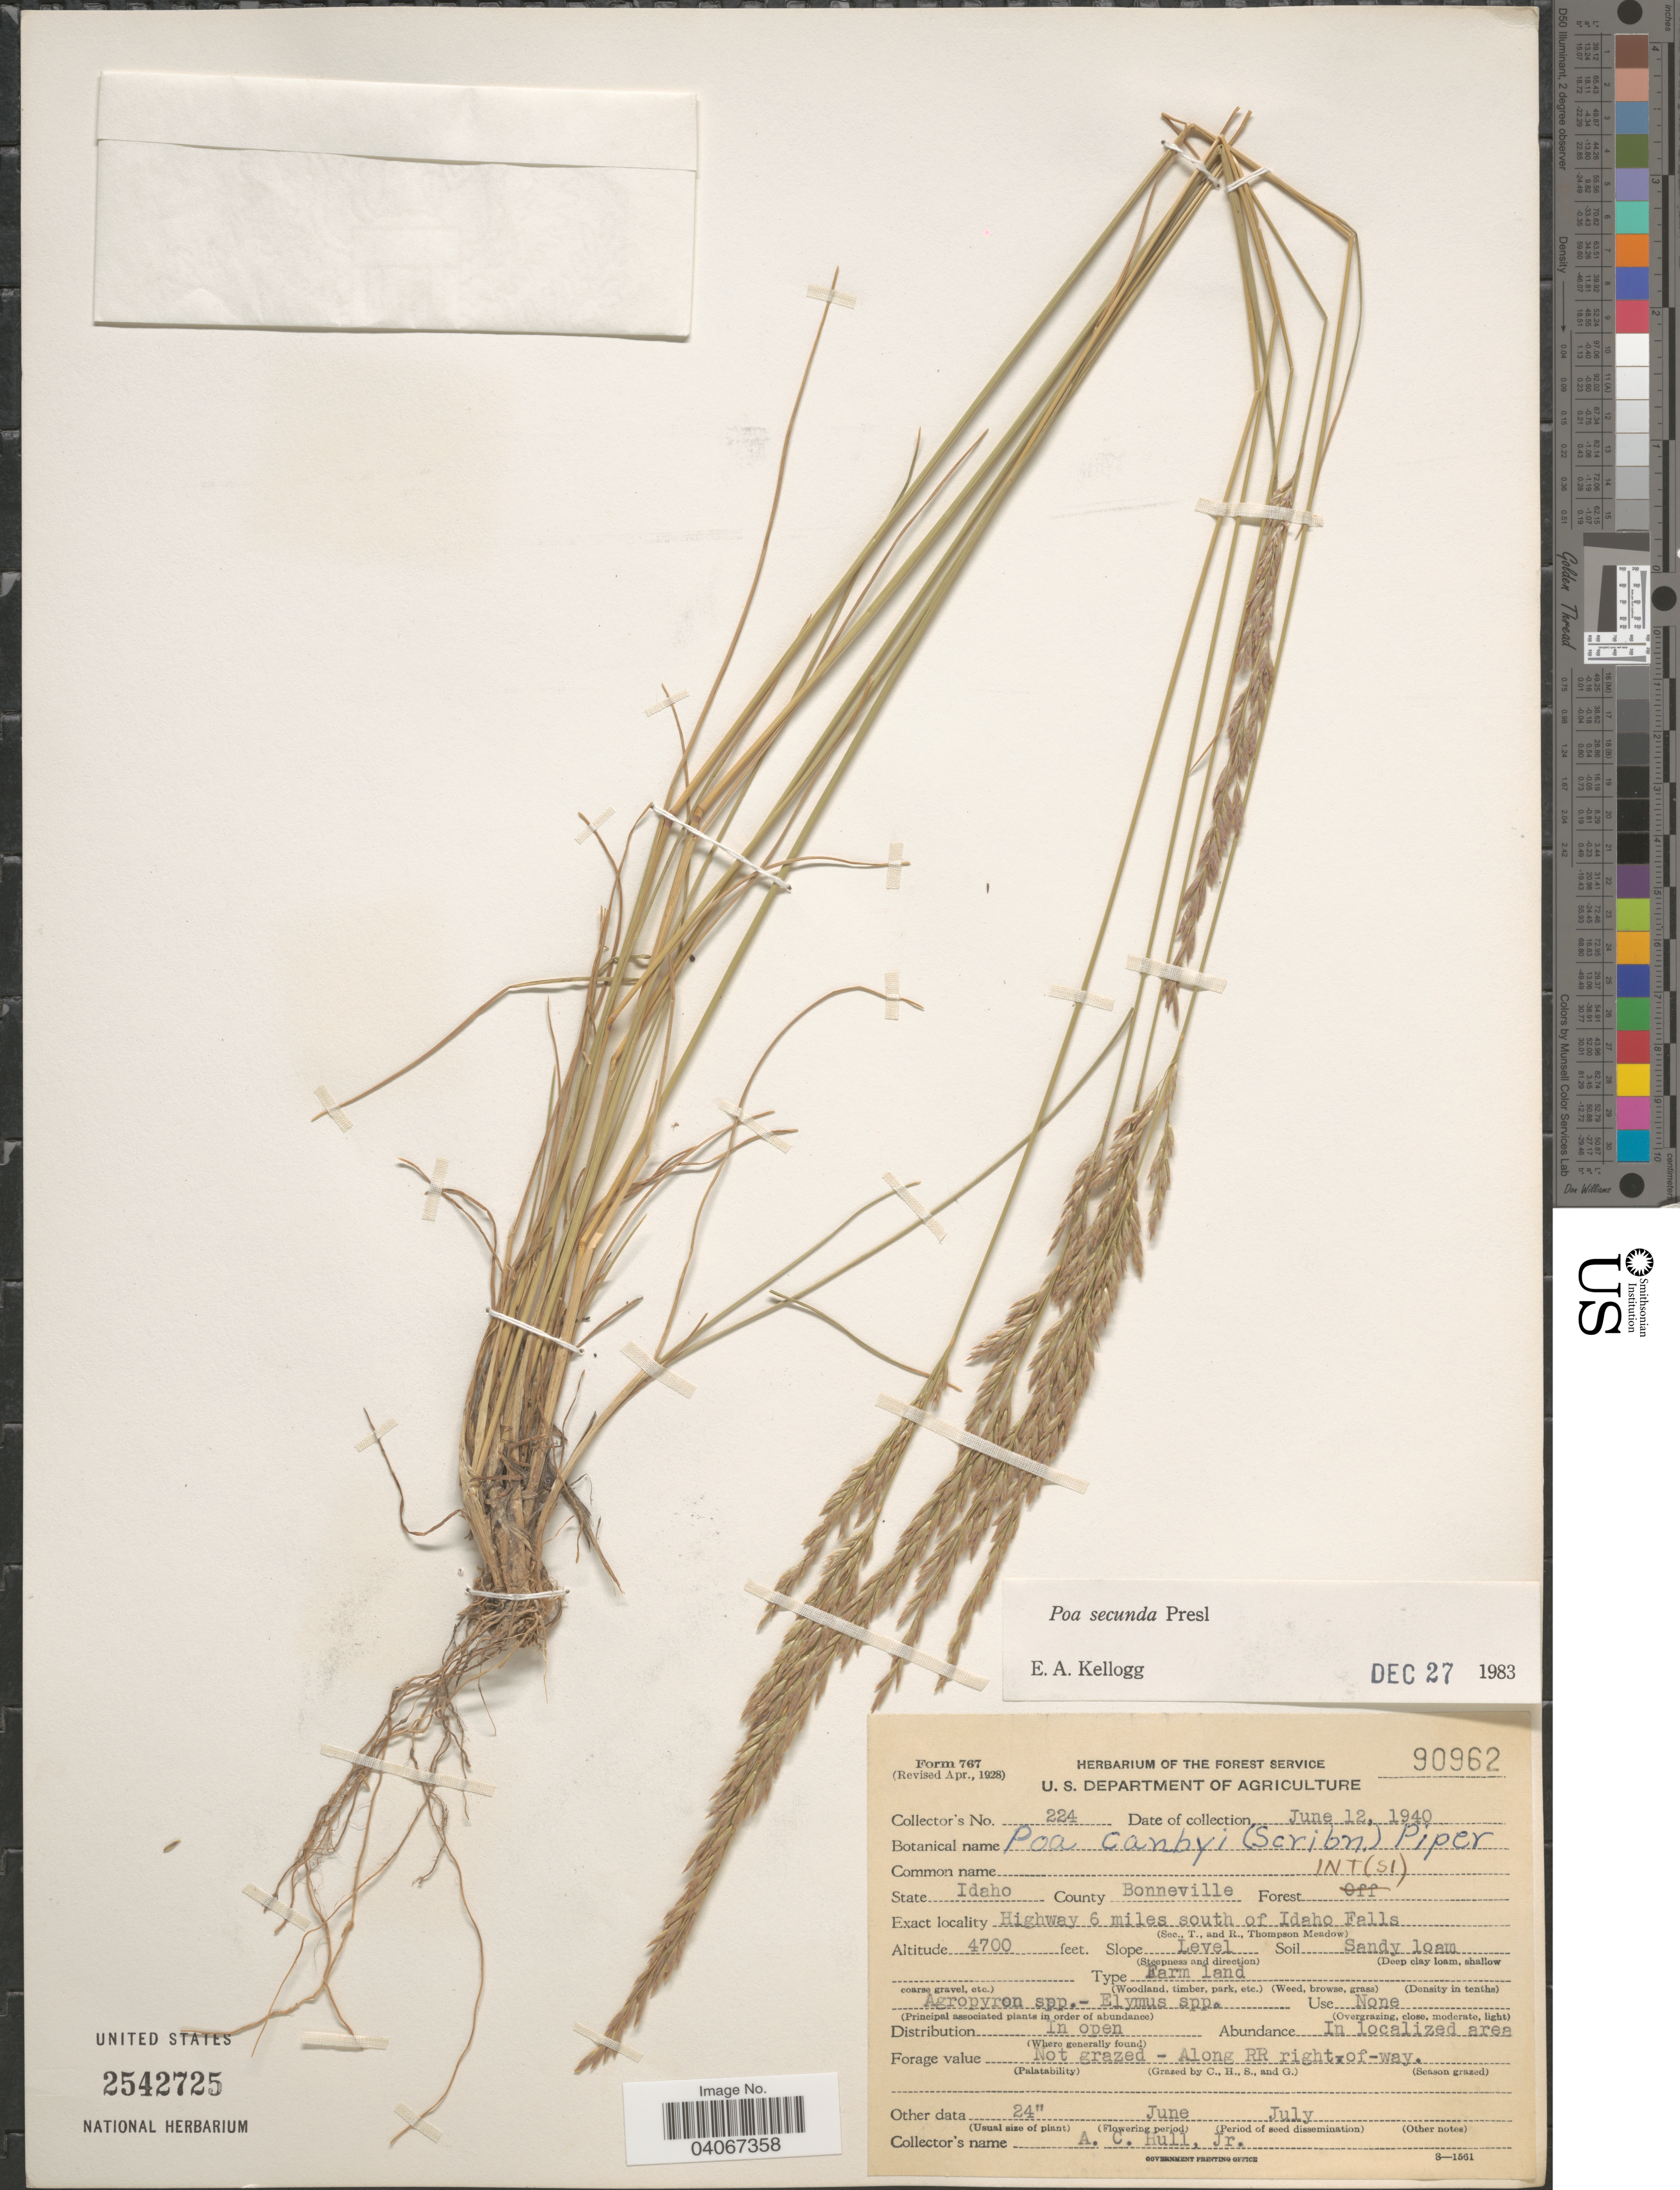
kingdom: Plantae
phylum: Tracheophyta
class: Liliopsida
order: Poales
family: Poaceae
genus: Poa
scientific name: Poa secunda subsp. secunda var. secunda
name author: J. Presl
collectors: A. Hull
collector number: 224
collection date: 1940-06-12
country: United States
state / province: Idaho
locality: County Bonneville. Forest INT (SI). Highway 6 miles south of Idaho Falls. Along RR right-of-way.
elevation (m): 1433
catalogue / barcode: US 2542725